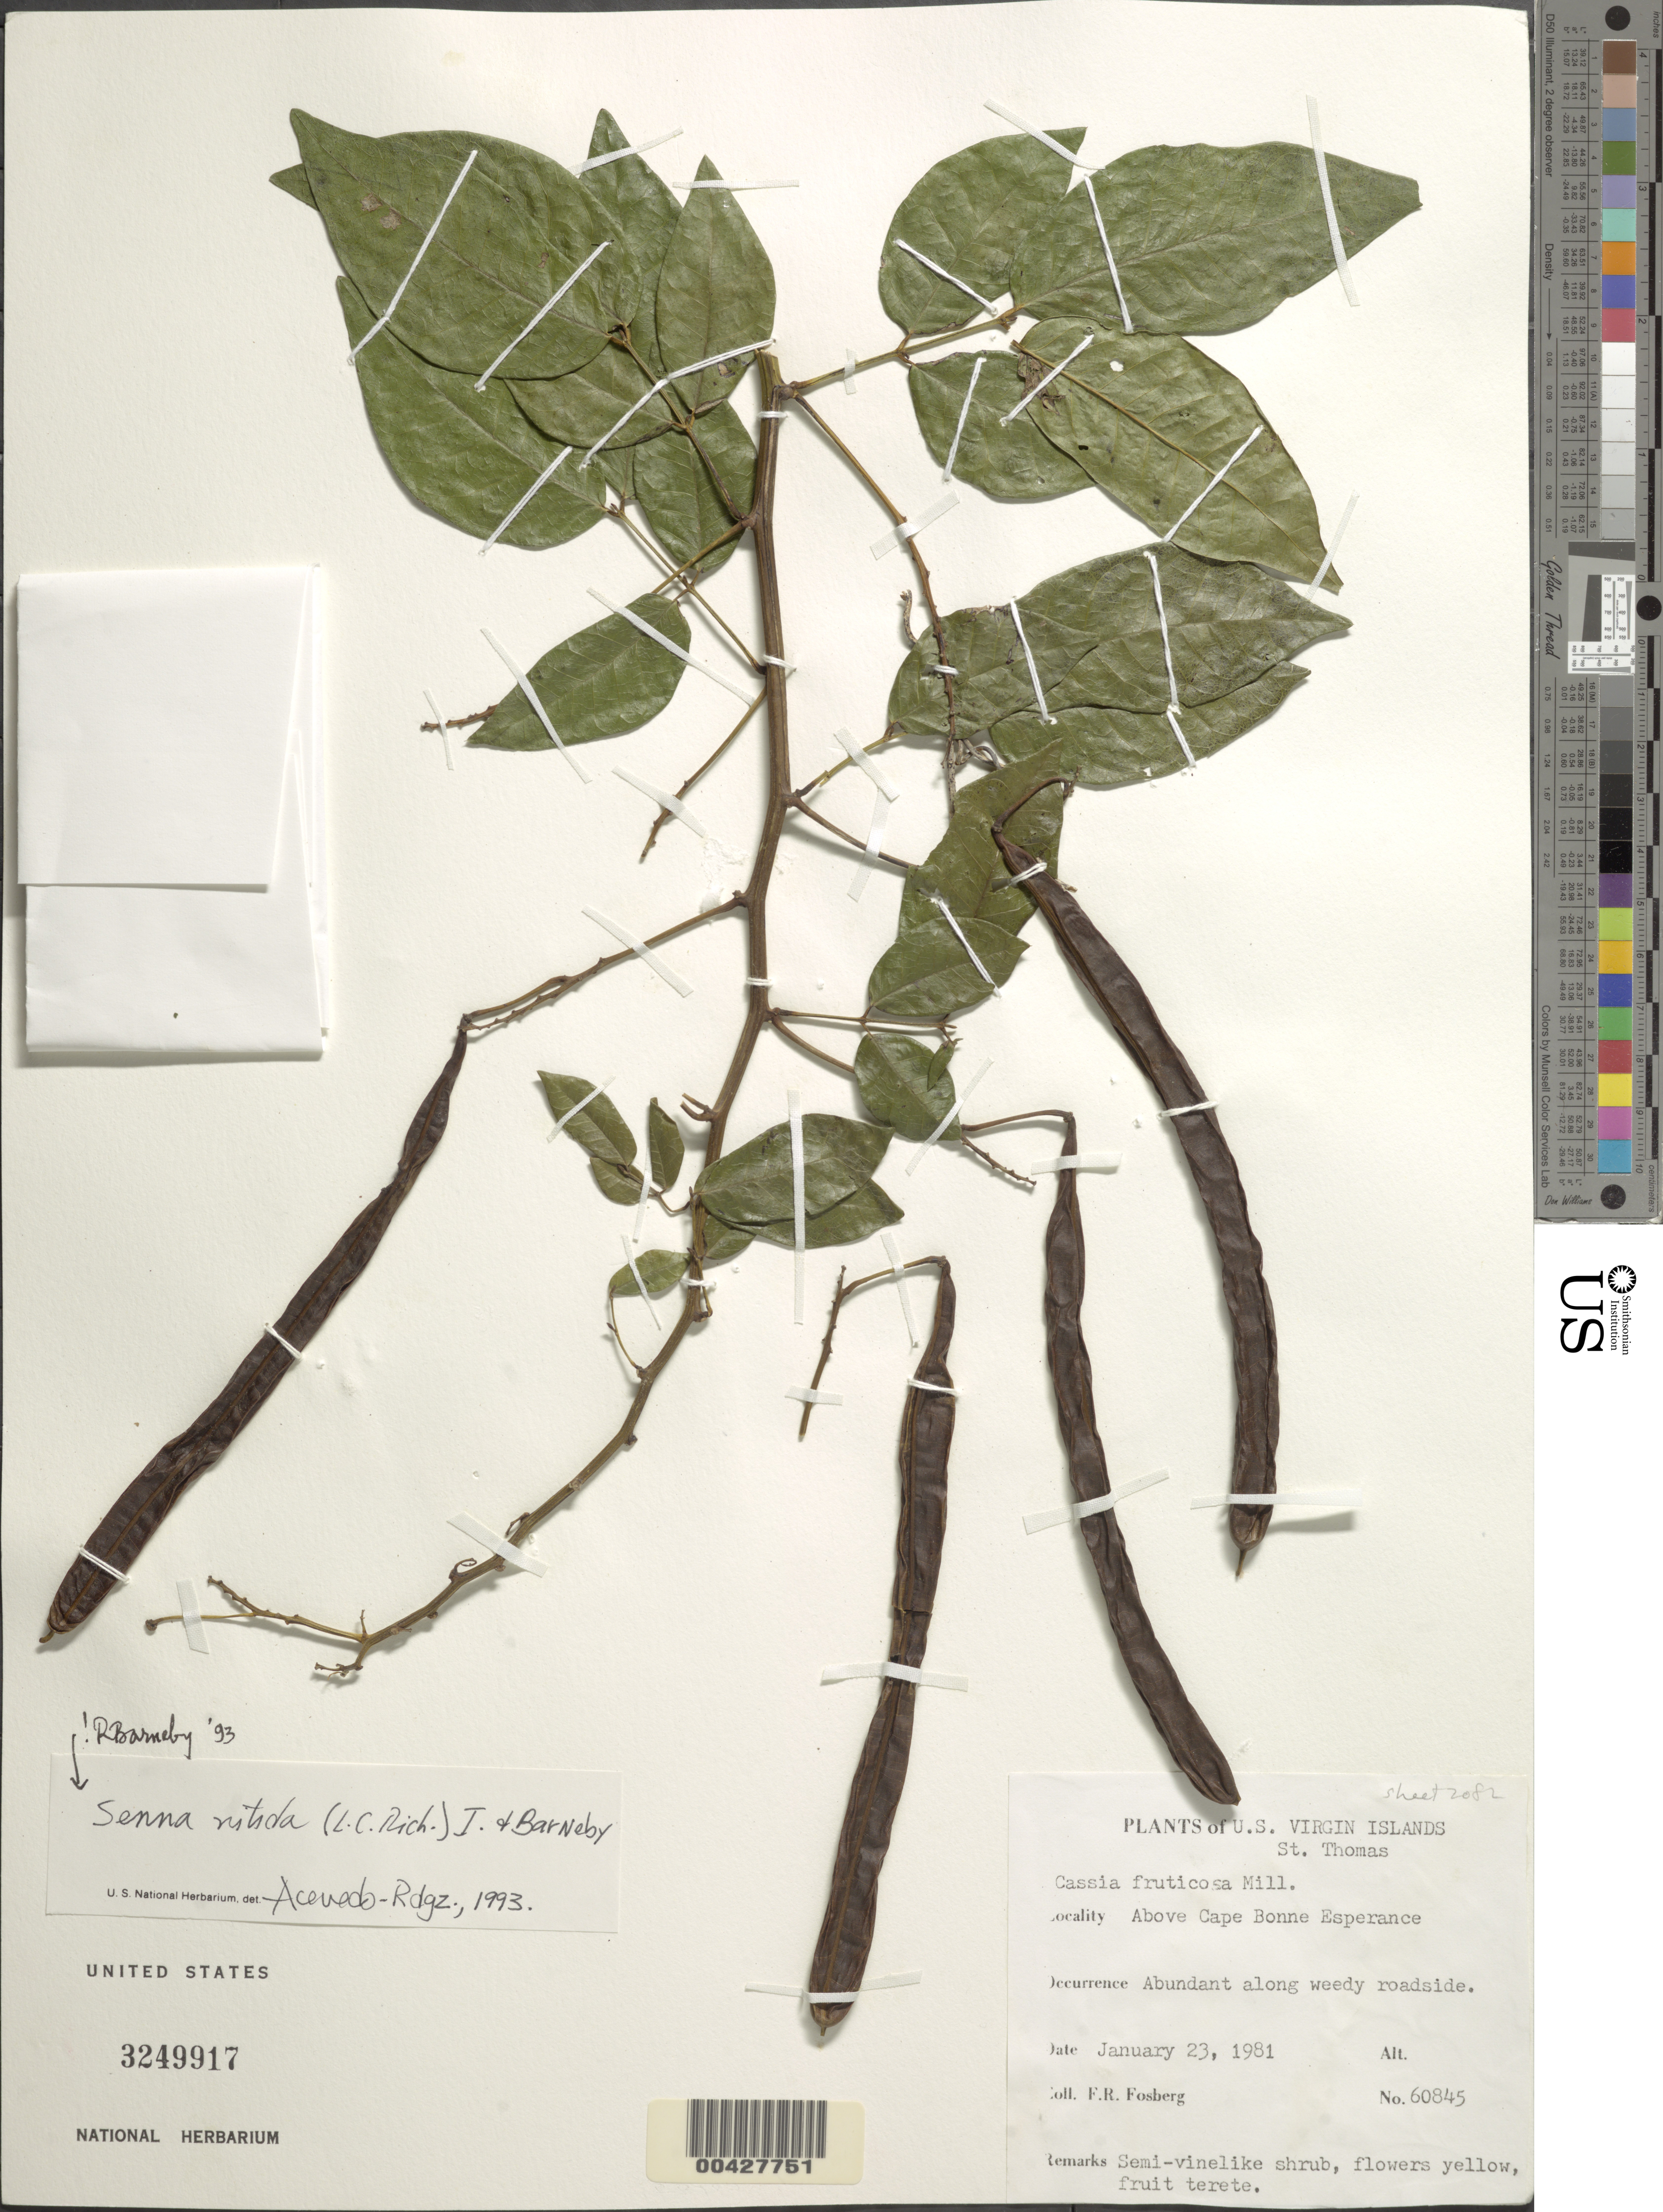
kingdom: Plantae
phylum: Tracheophyta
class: Magnoliopsida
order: Fabales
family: Fabaceae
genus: Senna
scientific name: Senna nitida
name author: (Rich.) H.S. Irwin & Barneby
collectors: F. R. Fosberg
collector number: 60845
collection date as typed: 23 Jan 1981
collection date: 1981-01-23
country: U.S. Virgin Islands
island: St. Thomas Island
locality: Cape bonne experance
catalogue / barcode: US 3249917